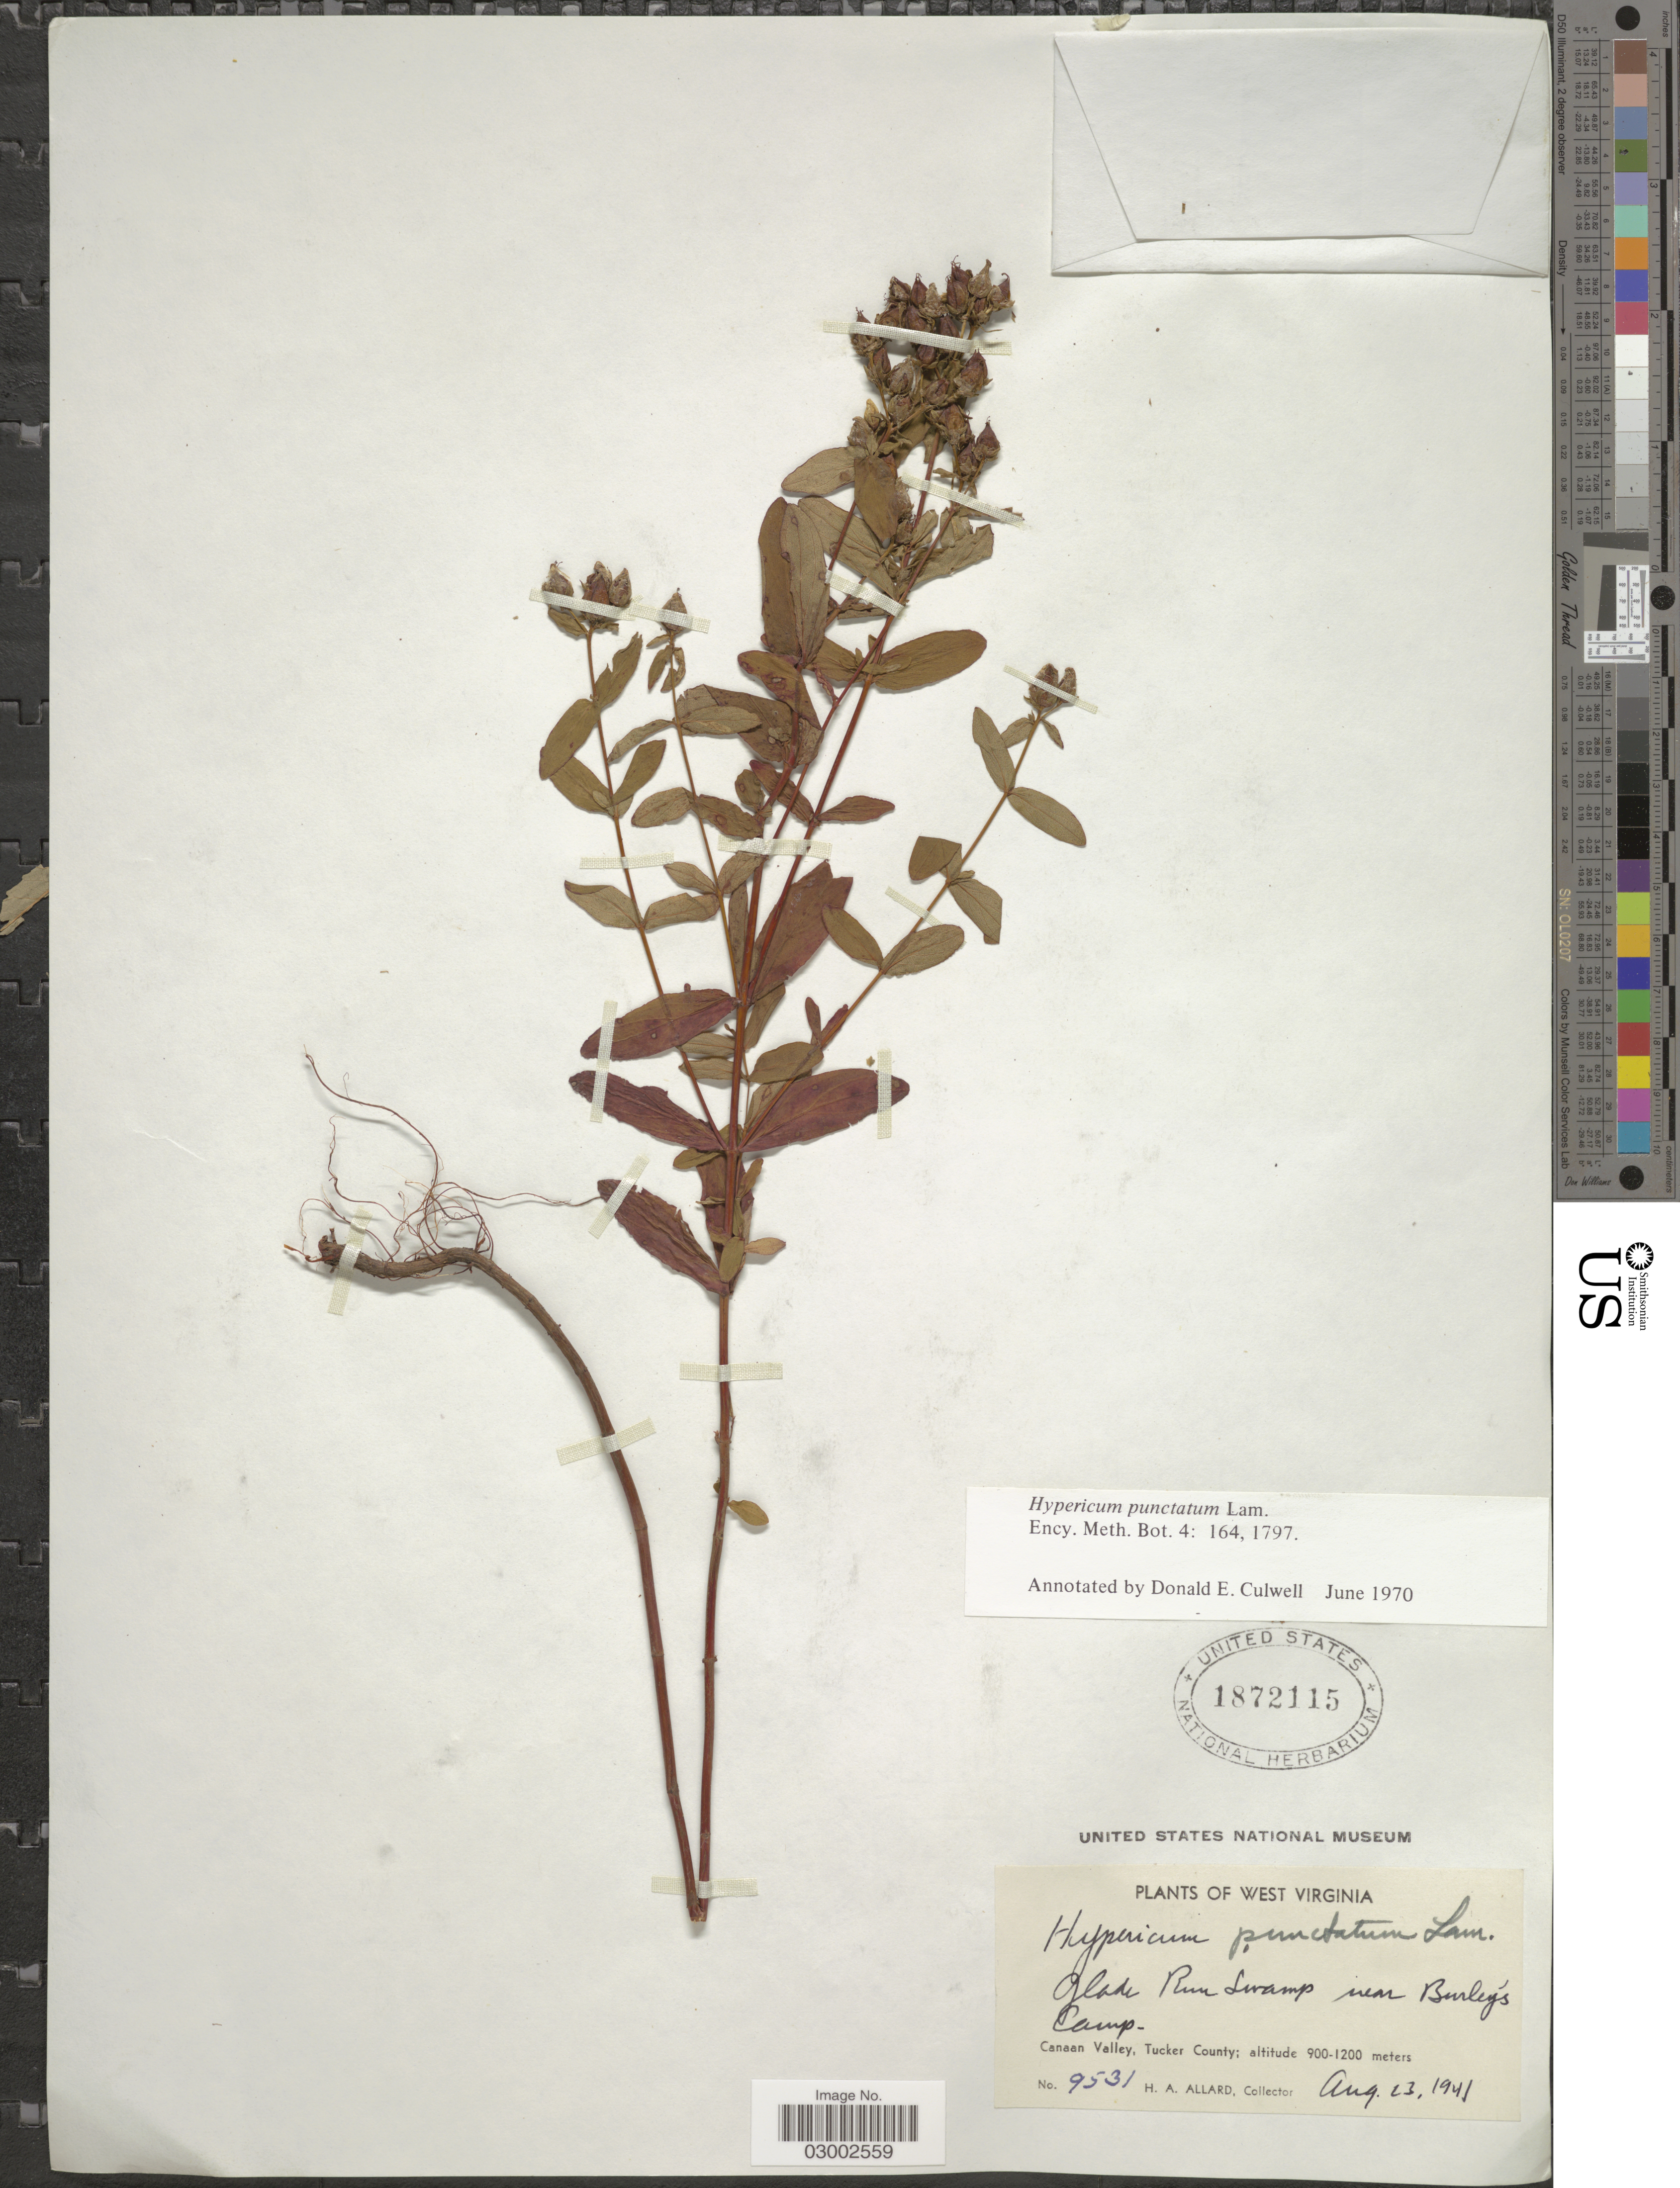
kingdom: Plantae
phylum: Tracheophyta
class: Magnoliopsida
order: Malpighiales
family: Hypericaceae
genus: Hypericum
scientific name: Hypericum punctatum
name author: Lam.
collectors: H. A. Allard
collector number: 9531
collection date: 1941-08-23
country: United States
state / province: West Virginia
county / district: Tucker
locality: Glade Run Swamp near Burley's Camp. Canaan Valley, Tucker County.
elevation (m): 900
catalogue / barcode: US 1872115